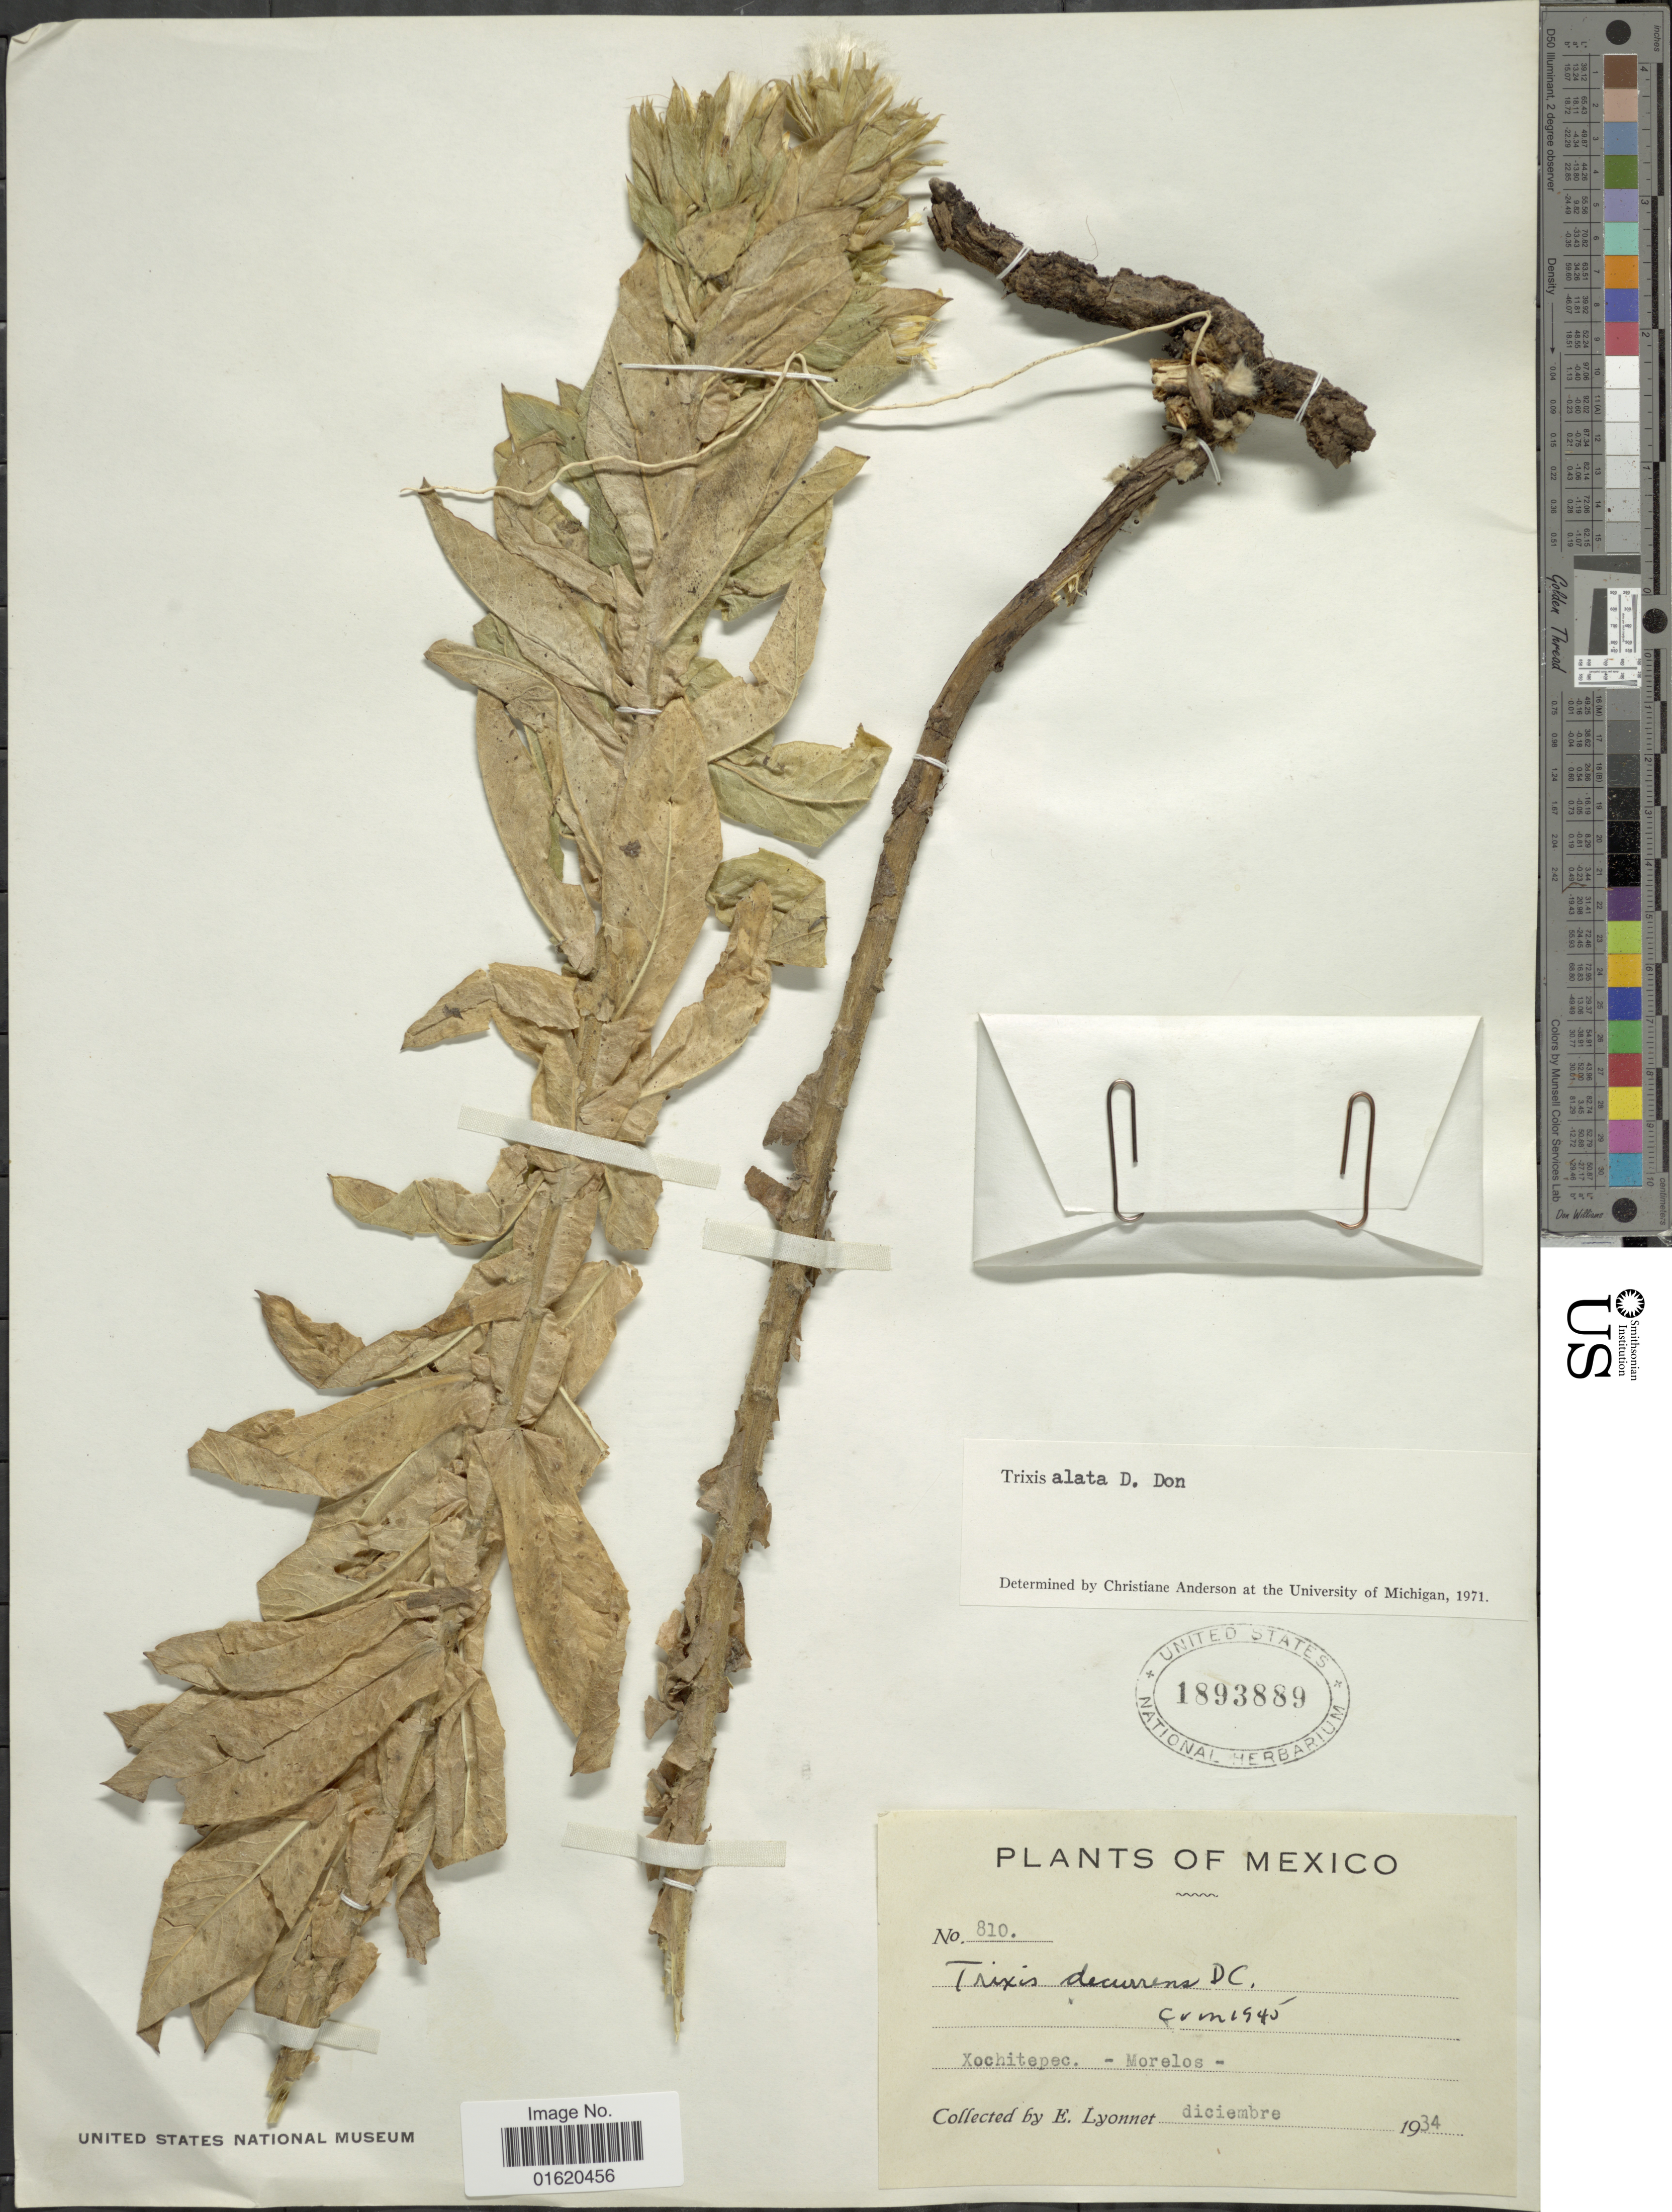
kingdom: Plantae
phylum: Tracheophyta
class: Magnoliopsida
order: Asterales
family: Asteraceae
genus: Trixis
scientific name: Trixis alata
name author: D. Don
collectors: E. Lyonnet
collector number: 810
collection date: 1934-12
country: Mexico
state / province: Morelos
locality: Xochitepec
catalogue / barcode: US 1893889